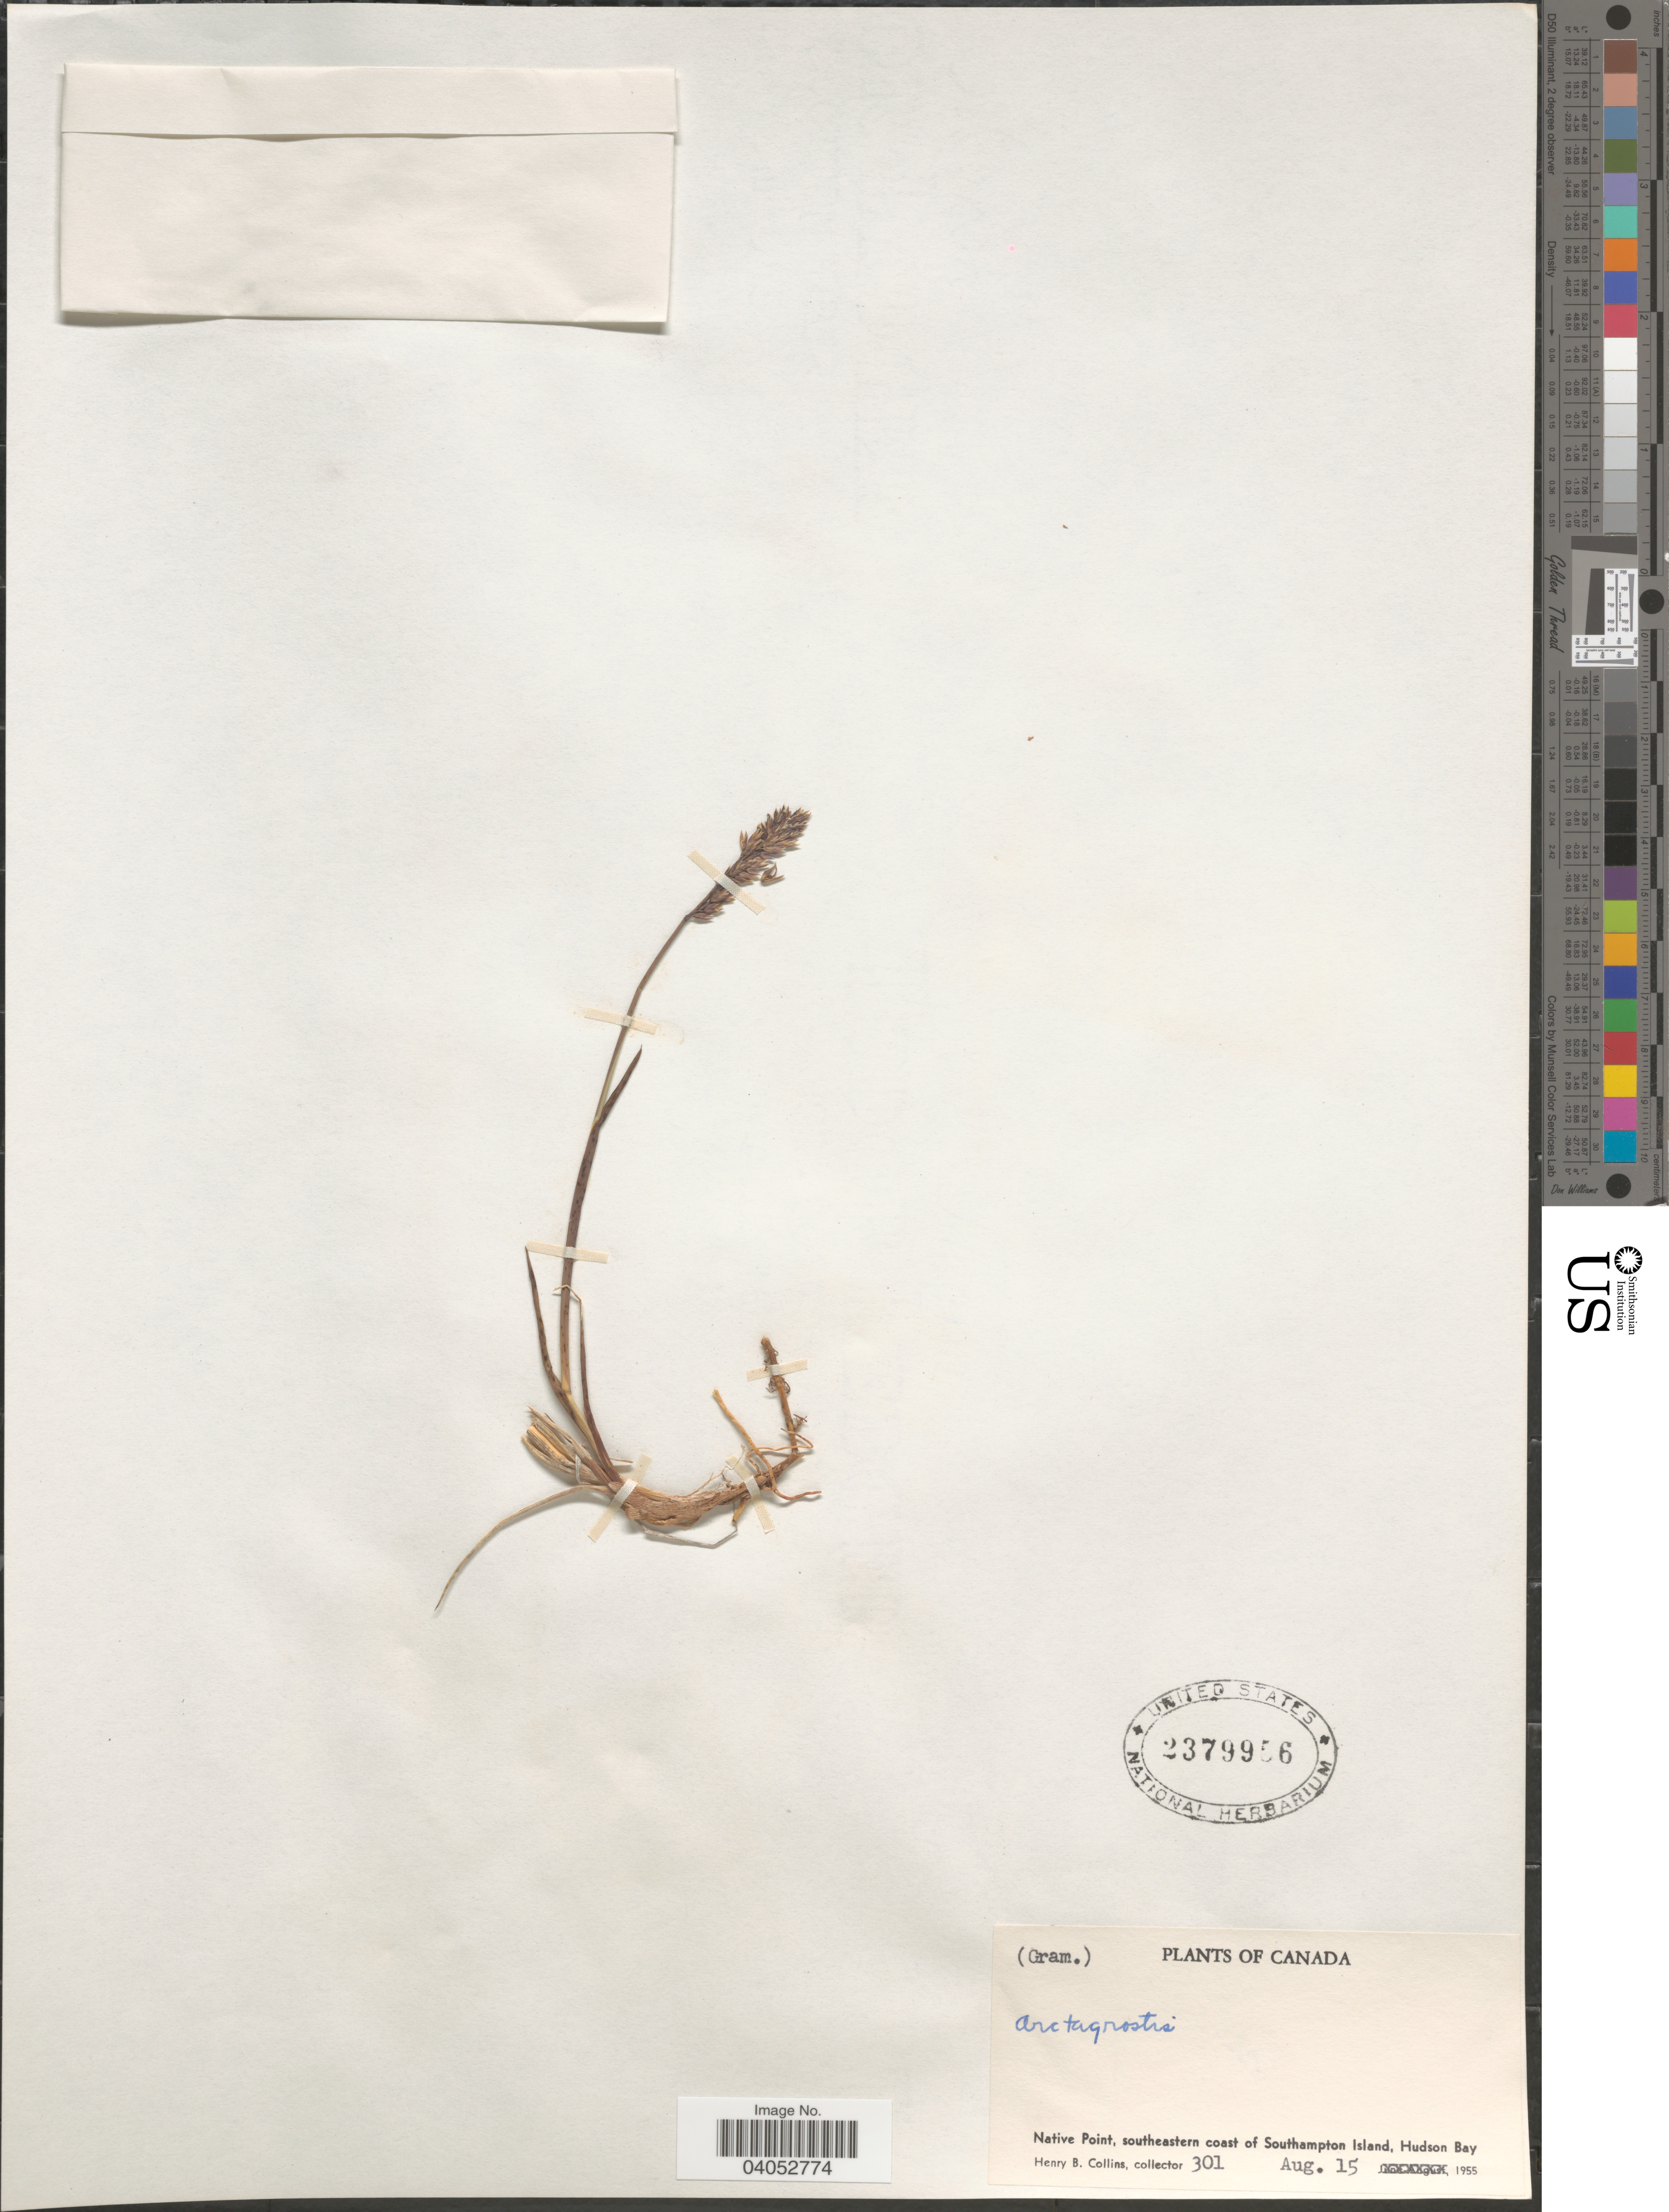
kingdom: Plantae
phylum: Tracheophyta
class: Liliopsida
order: Poales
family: Poaceae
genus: Arctagrostis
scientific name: Arctagrostis latifolia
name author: (R. Br.) Griseb.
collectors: H. Collins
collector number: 301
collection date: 1955-08-15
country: Canada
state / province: Nunavut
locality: Native Point, southeastern coast of Southampton Island, Hudson Bay.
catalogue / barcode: US 2379956